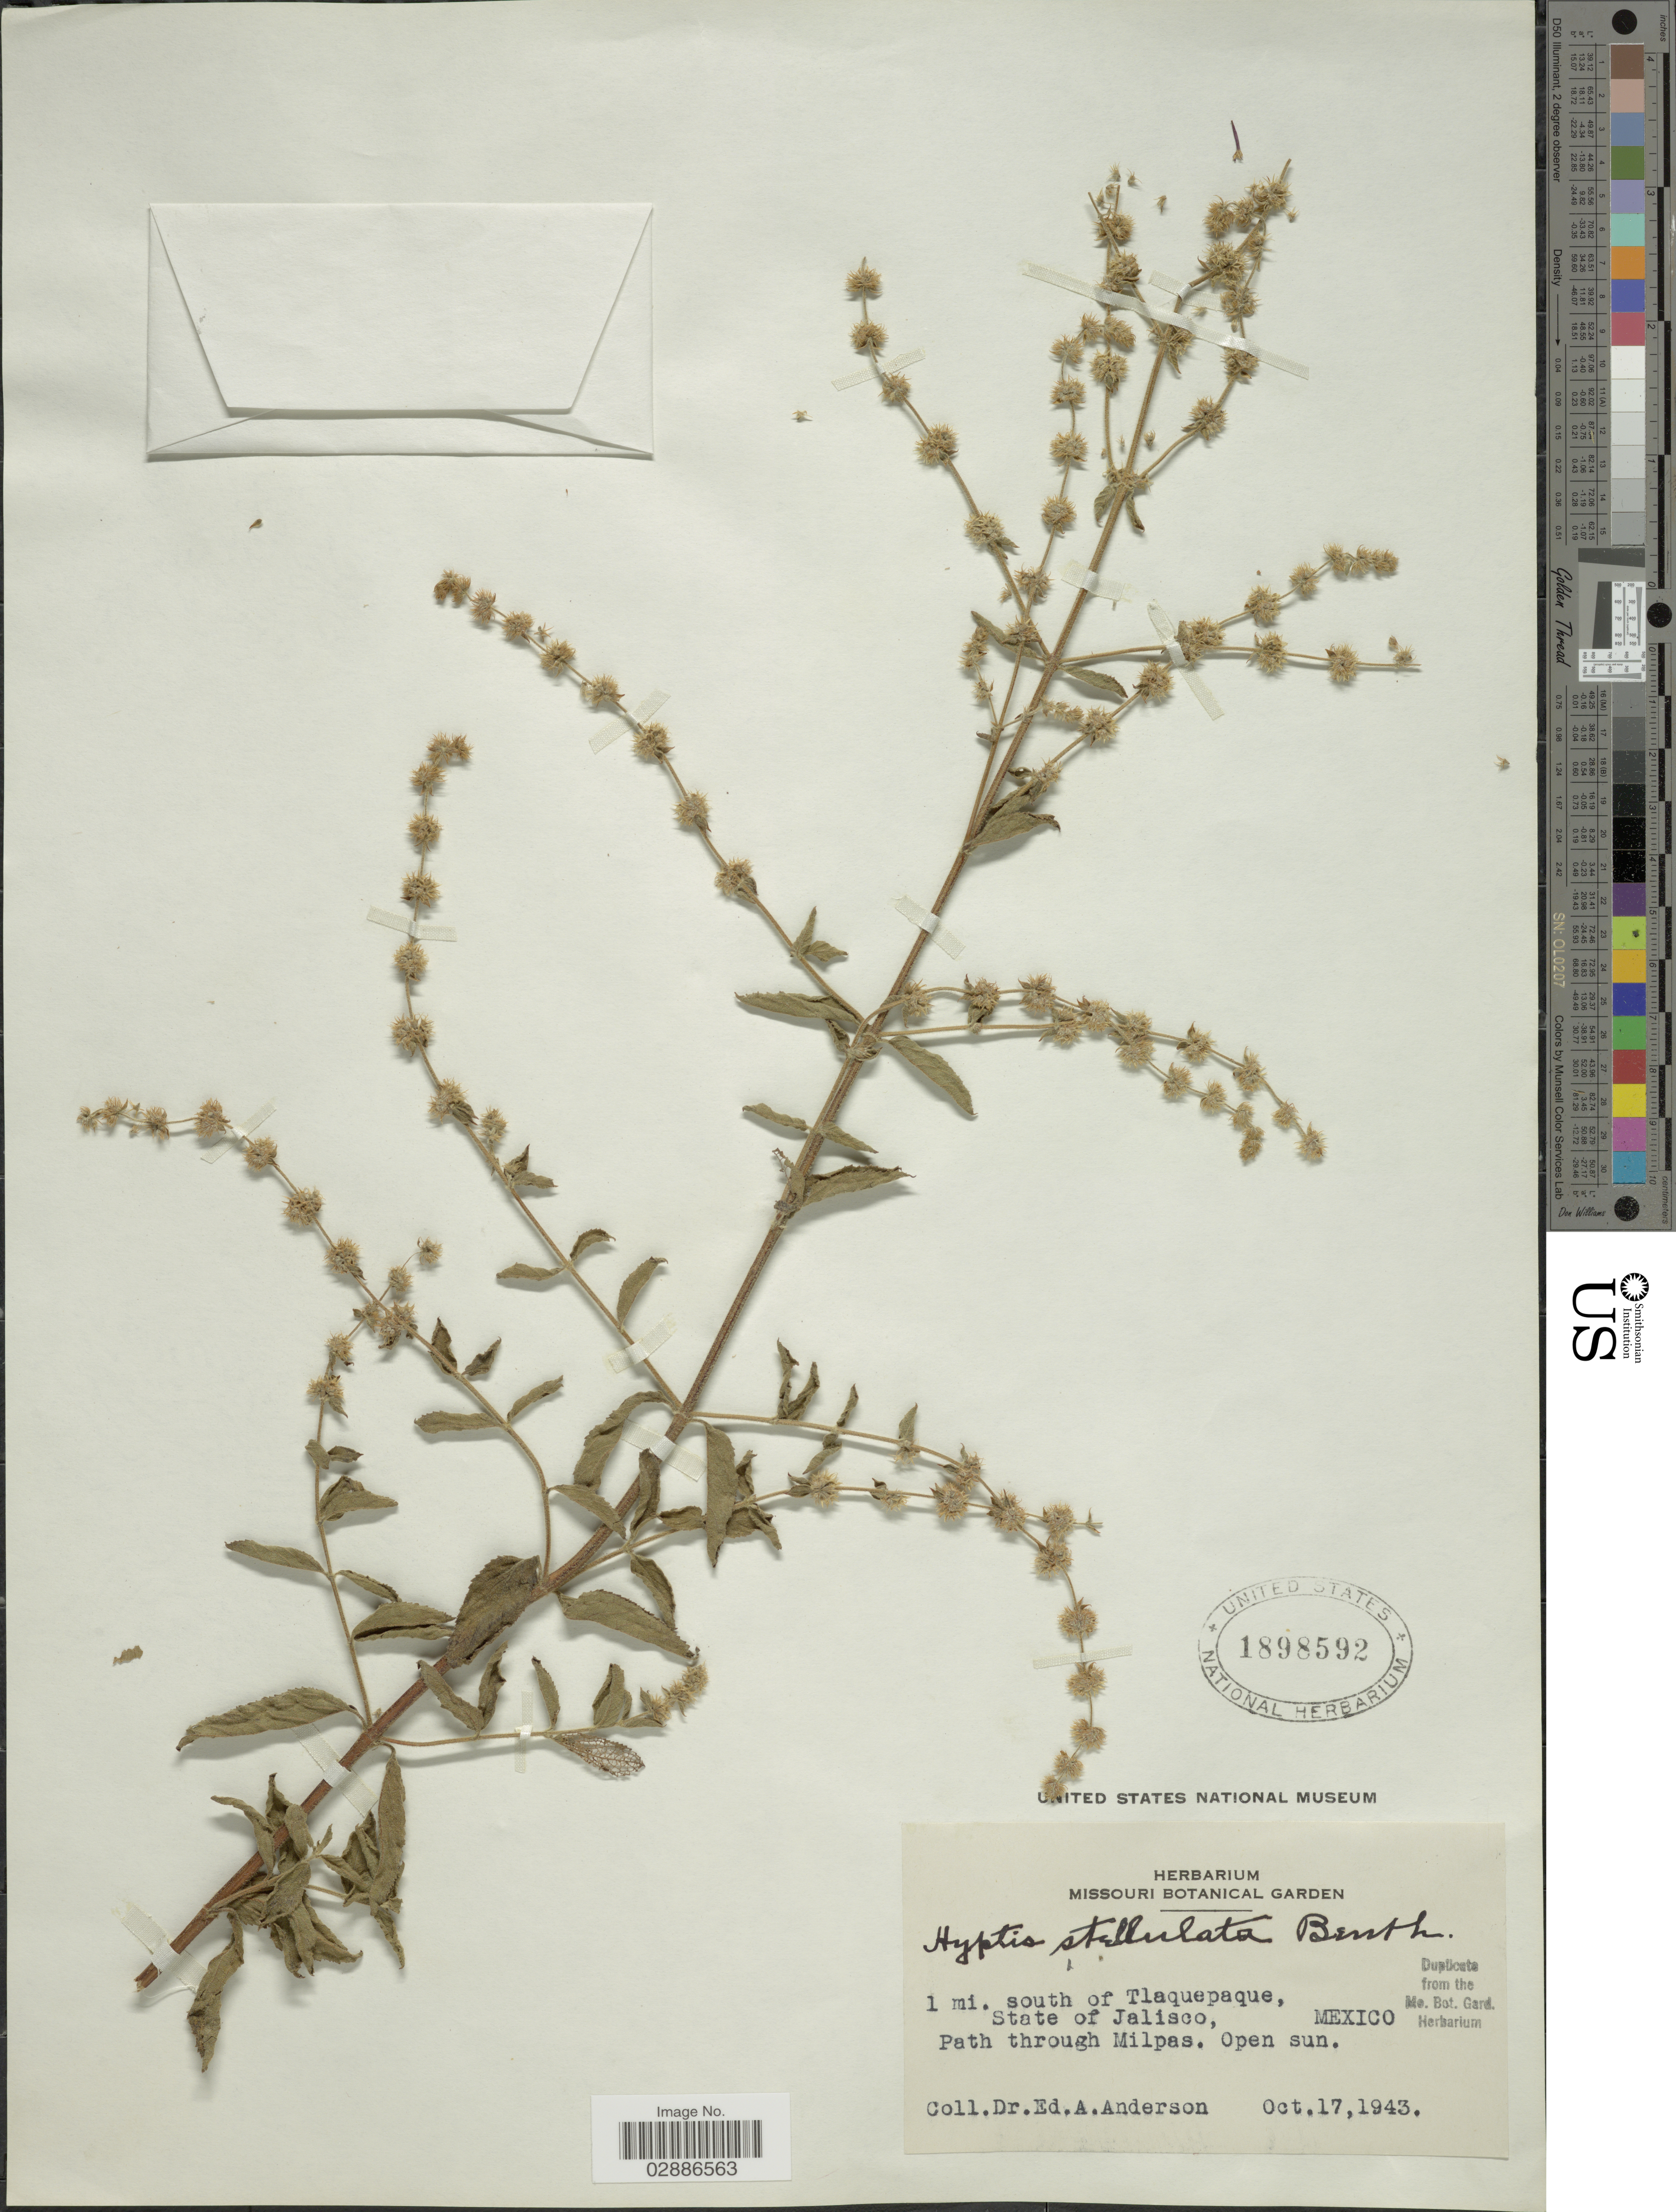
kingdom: Plantae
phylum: Tracheophyta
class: Magnoliopsida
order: Lamiales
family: Lamiaceae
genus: Asterohyptis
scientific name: Asterohyptis stellulata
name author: (Benth.) Epling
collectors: E. A. Anderson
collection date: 1943-10-17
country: Mexico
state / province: Jalisco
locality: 1 mi. south of Tlaquepaque, State of Jalisco, Path through Milpas, Open sun.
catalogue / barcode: US 1898592